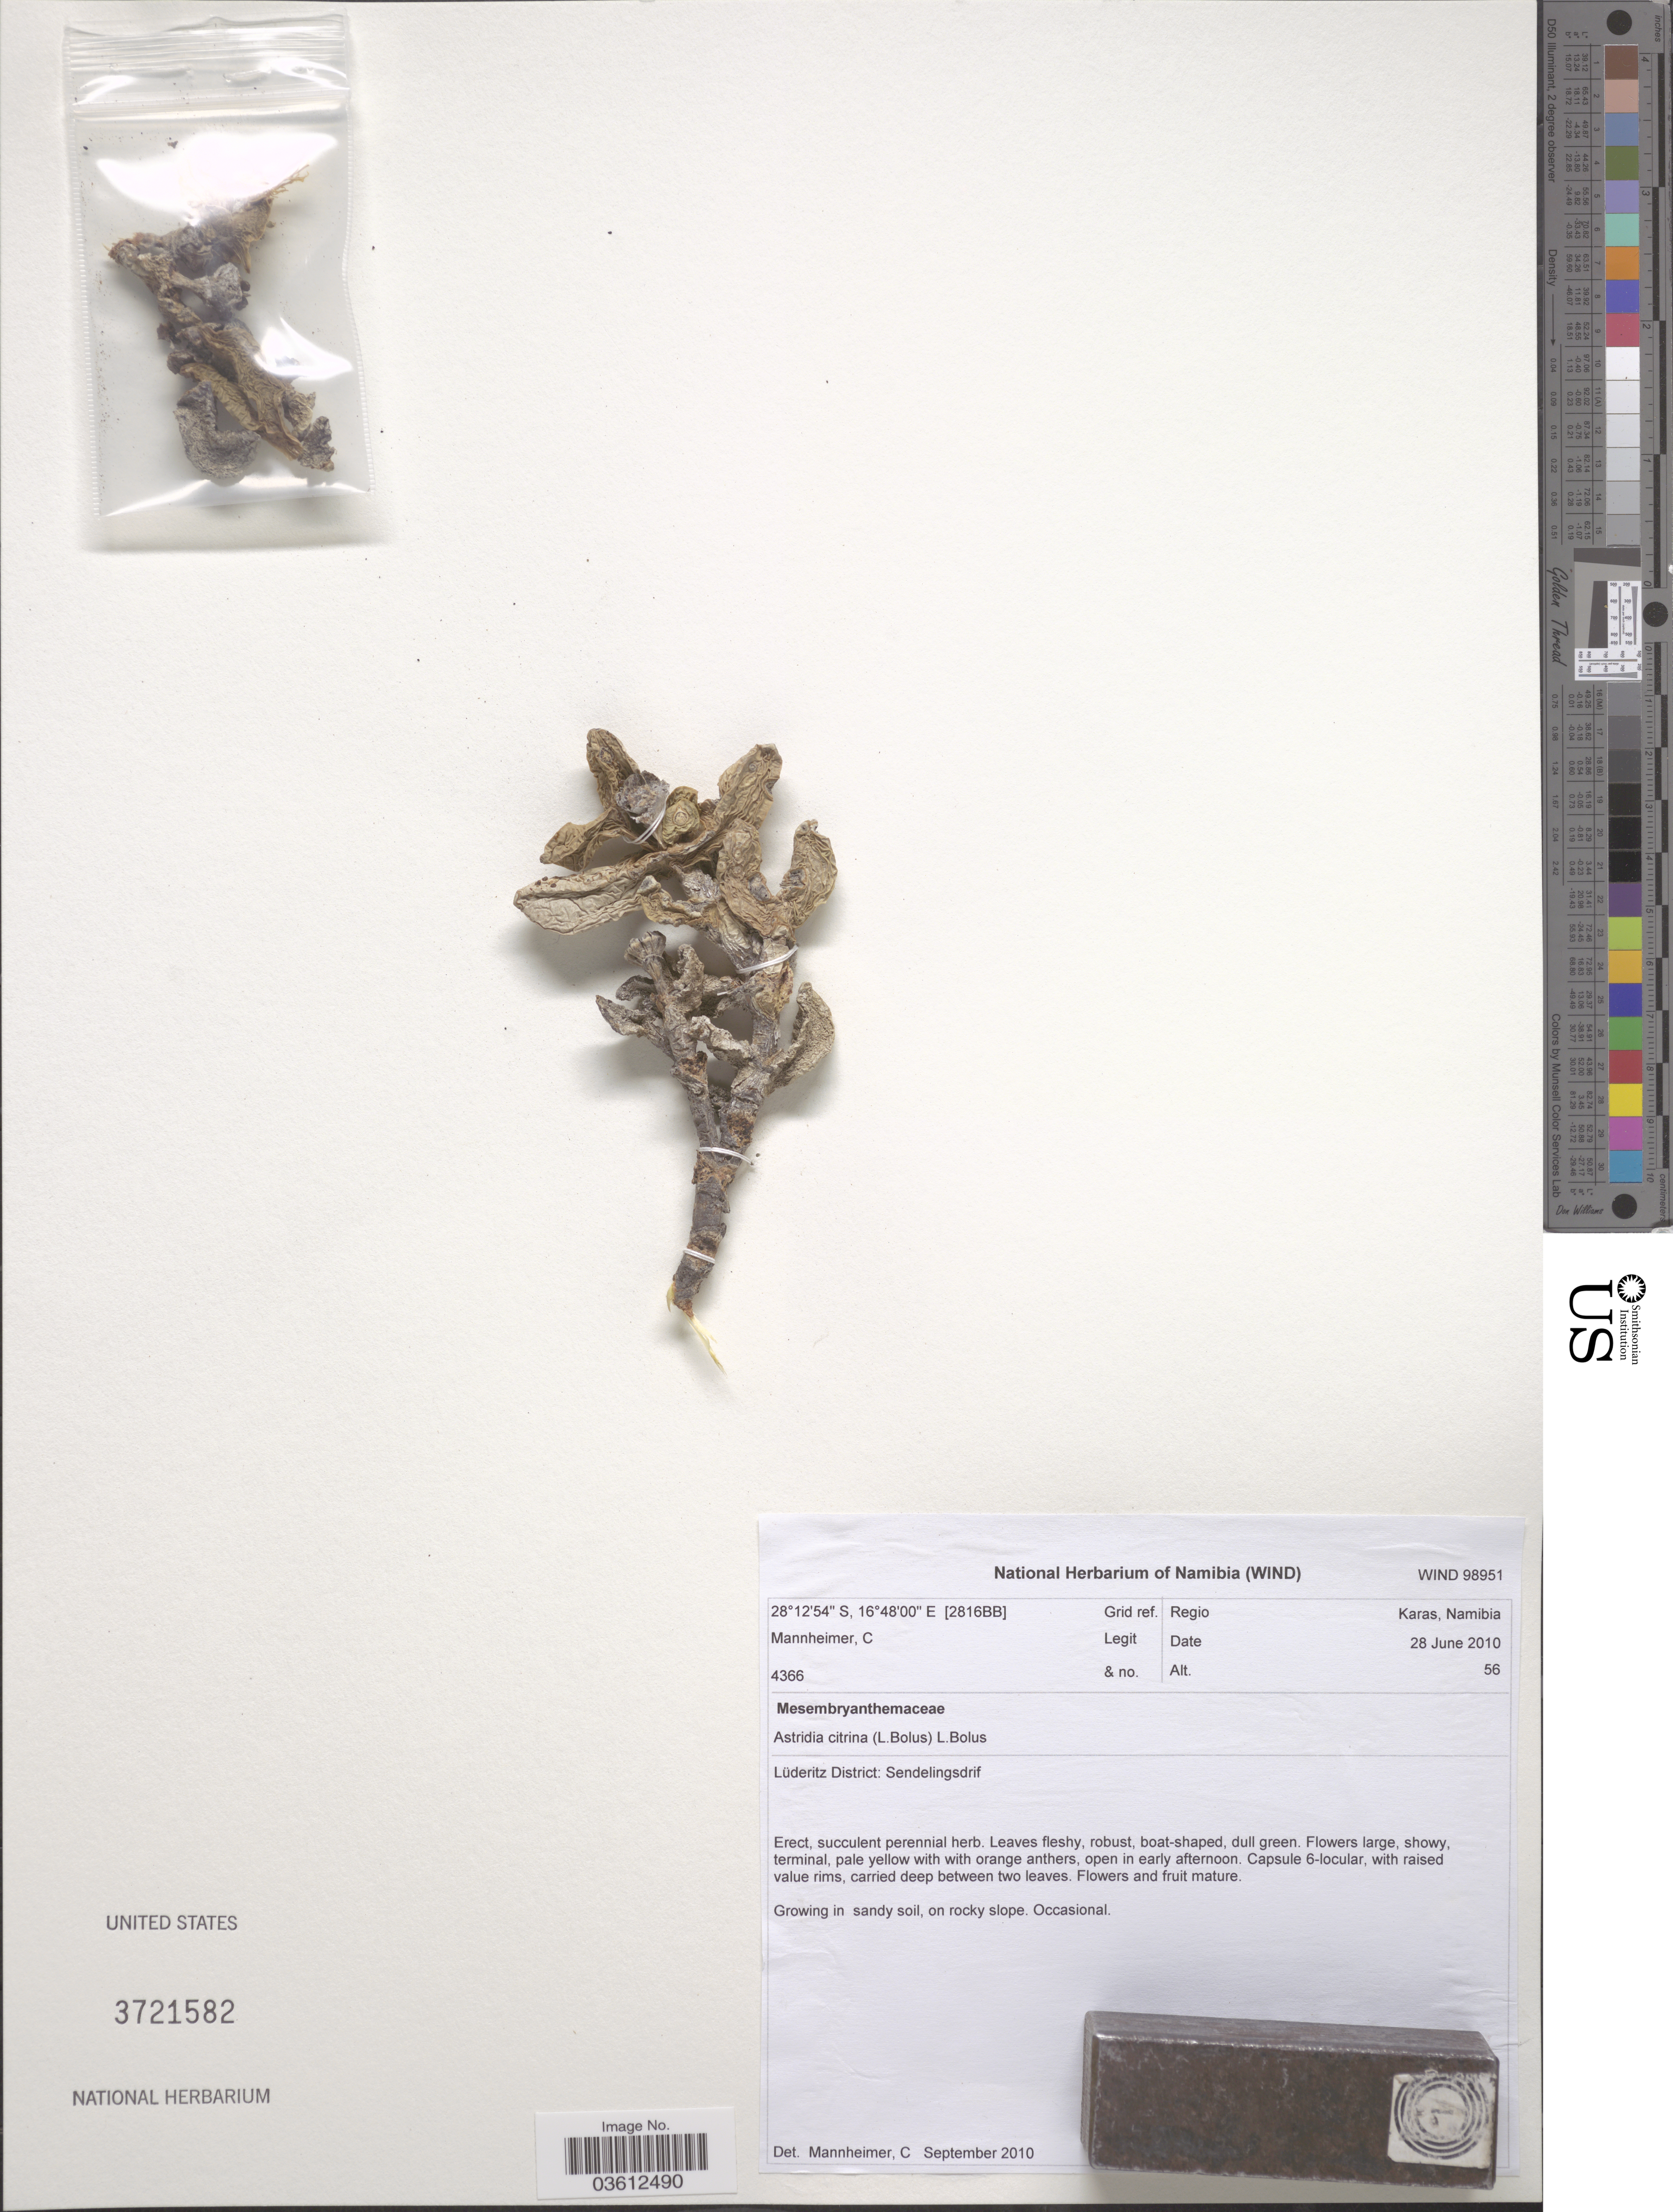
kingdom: Plantae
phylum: Tracheophyta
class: Magnoliopsida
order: Caryophyllales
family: Aizoaceae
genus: Astridia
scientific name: Astridia citrina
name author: L. Bolus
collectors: C. A. Mannheimer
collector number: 4366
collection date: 2010-06-28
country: Namibia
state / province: Karas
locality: Grid ref. [2816BB]. Regio Karas. Lüderitz District: Sendelingsdrif.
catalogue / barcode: US 3721582